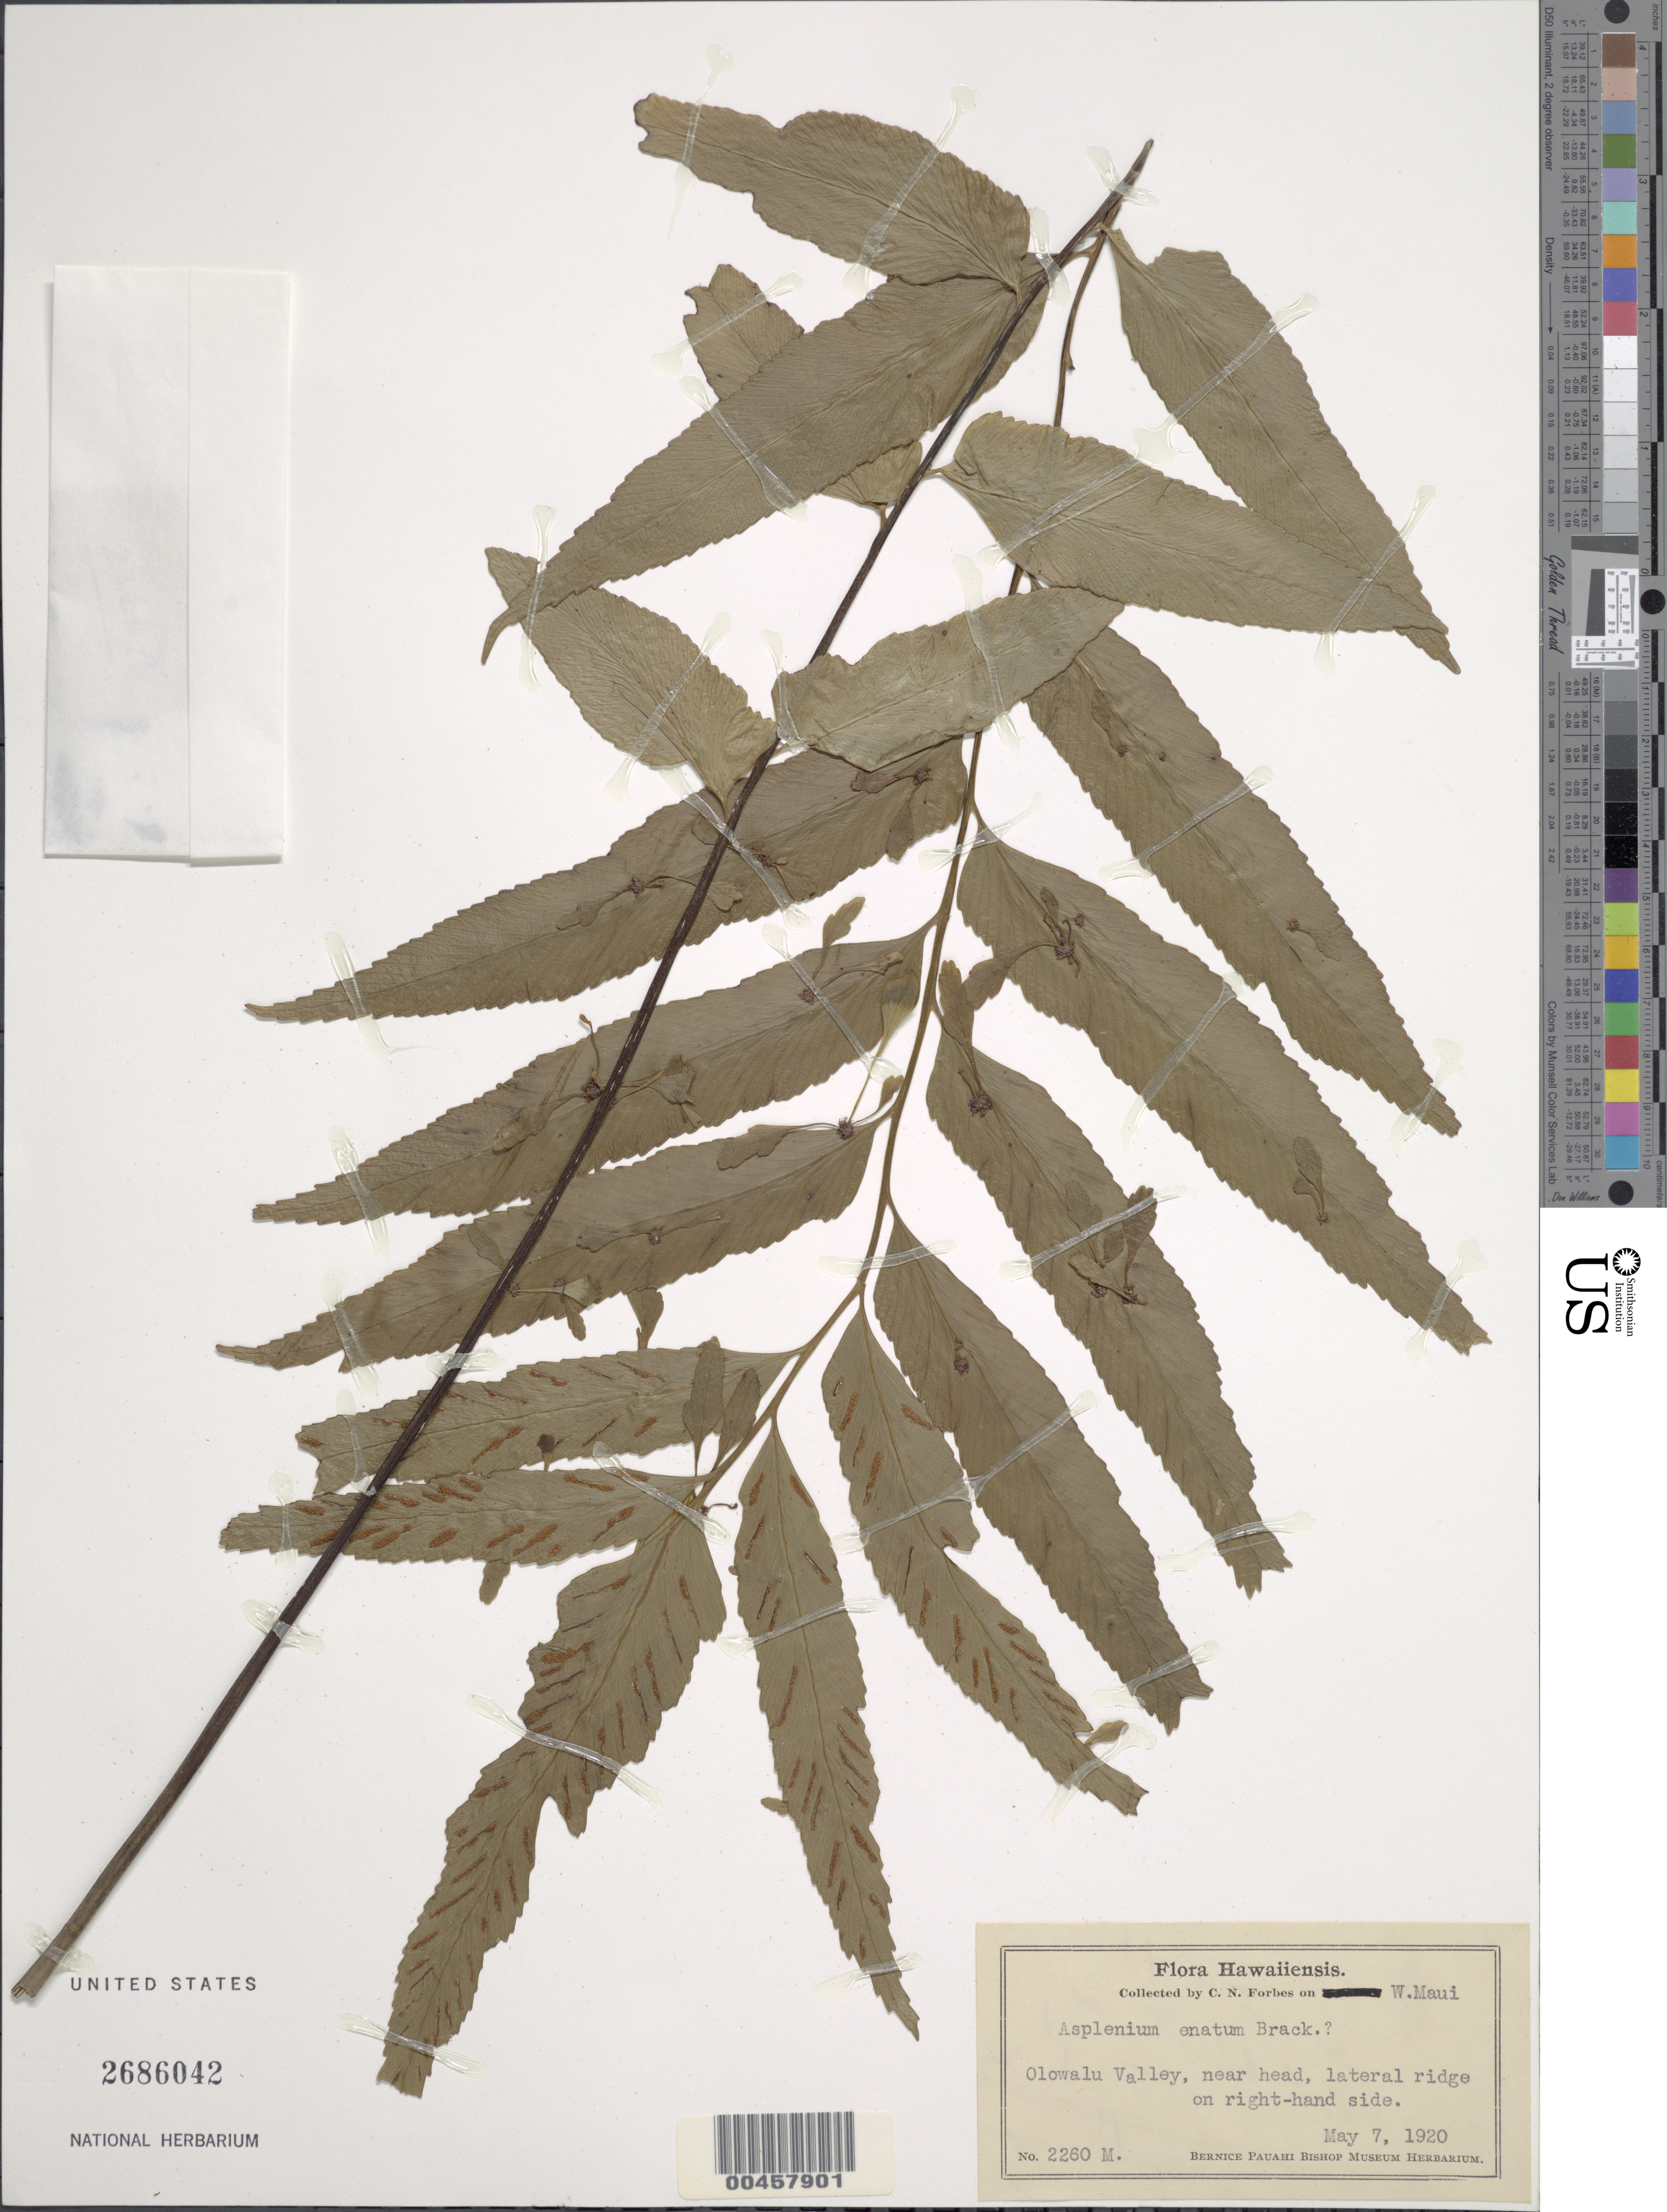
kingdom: Plantae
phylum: Tracheophyta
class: Polypodiopsida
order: Polypodiales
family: Aspleniaceae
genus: Asplenium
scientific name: Asplenium kaulfussii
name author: Schltdl.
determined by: Wagner, W. L., (BOT), Smithsonian Institution - National Museum of Natural History (UNITED STATES)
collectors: C. N. Forbes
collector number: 2260.M.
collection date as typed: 7 May 1920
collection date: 1920-05-07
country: United States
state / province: Hawaii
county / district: Maui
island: Maui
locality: W. Maui: Olowalu Valley, near head, lateral ridge on right-hand side.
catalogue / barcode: US 2686042